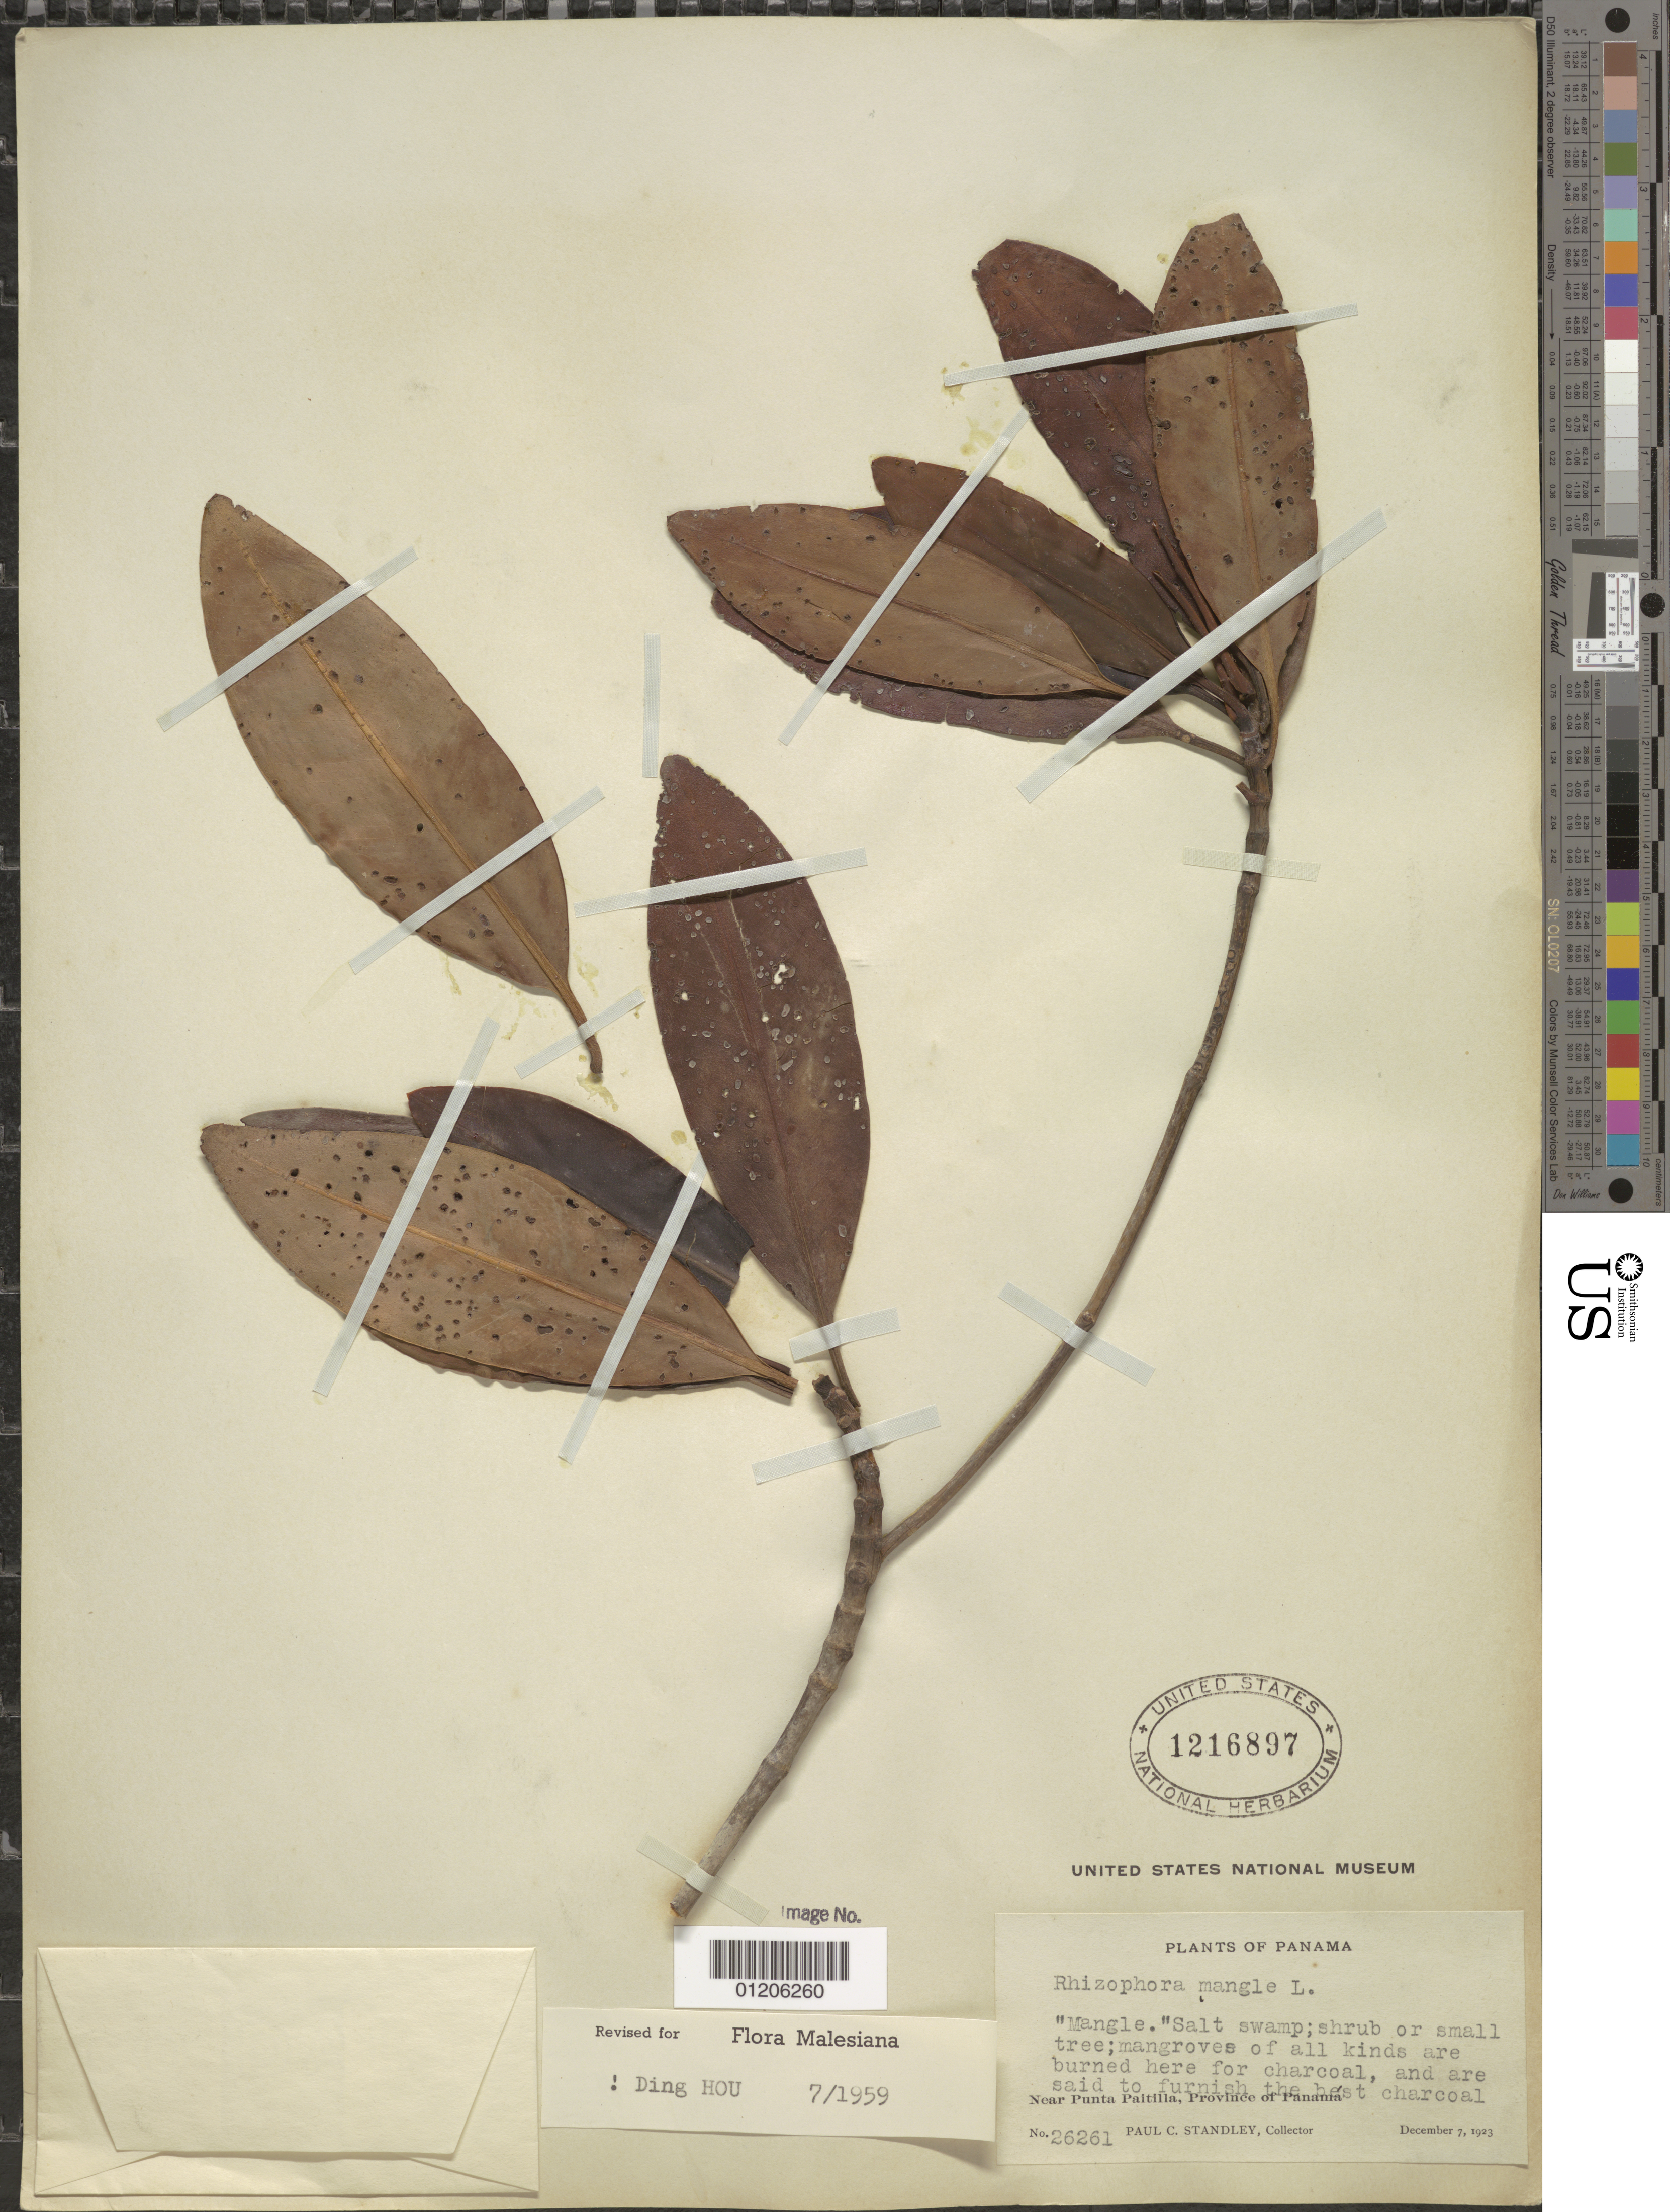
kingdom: Plantae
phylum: Tracheophyta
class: Magnoliopsida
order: Malpighiales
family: Rhizophoraceae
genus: Rhizophora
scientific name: Rhizophora mangle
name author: L.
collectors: P. C. Standley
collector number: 26261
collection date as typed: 07 Dec 1923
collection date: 1923-12-07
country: Panama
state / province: Panamá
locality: Near Punta Paitilla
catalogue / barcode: US 1216897